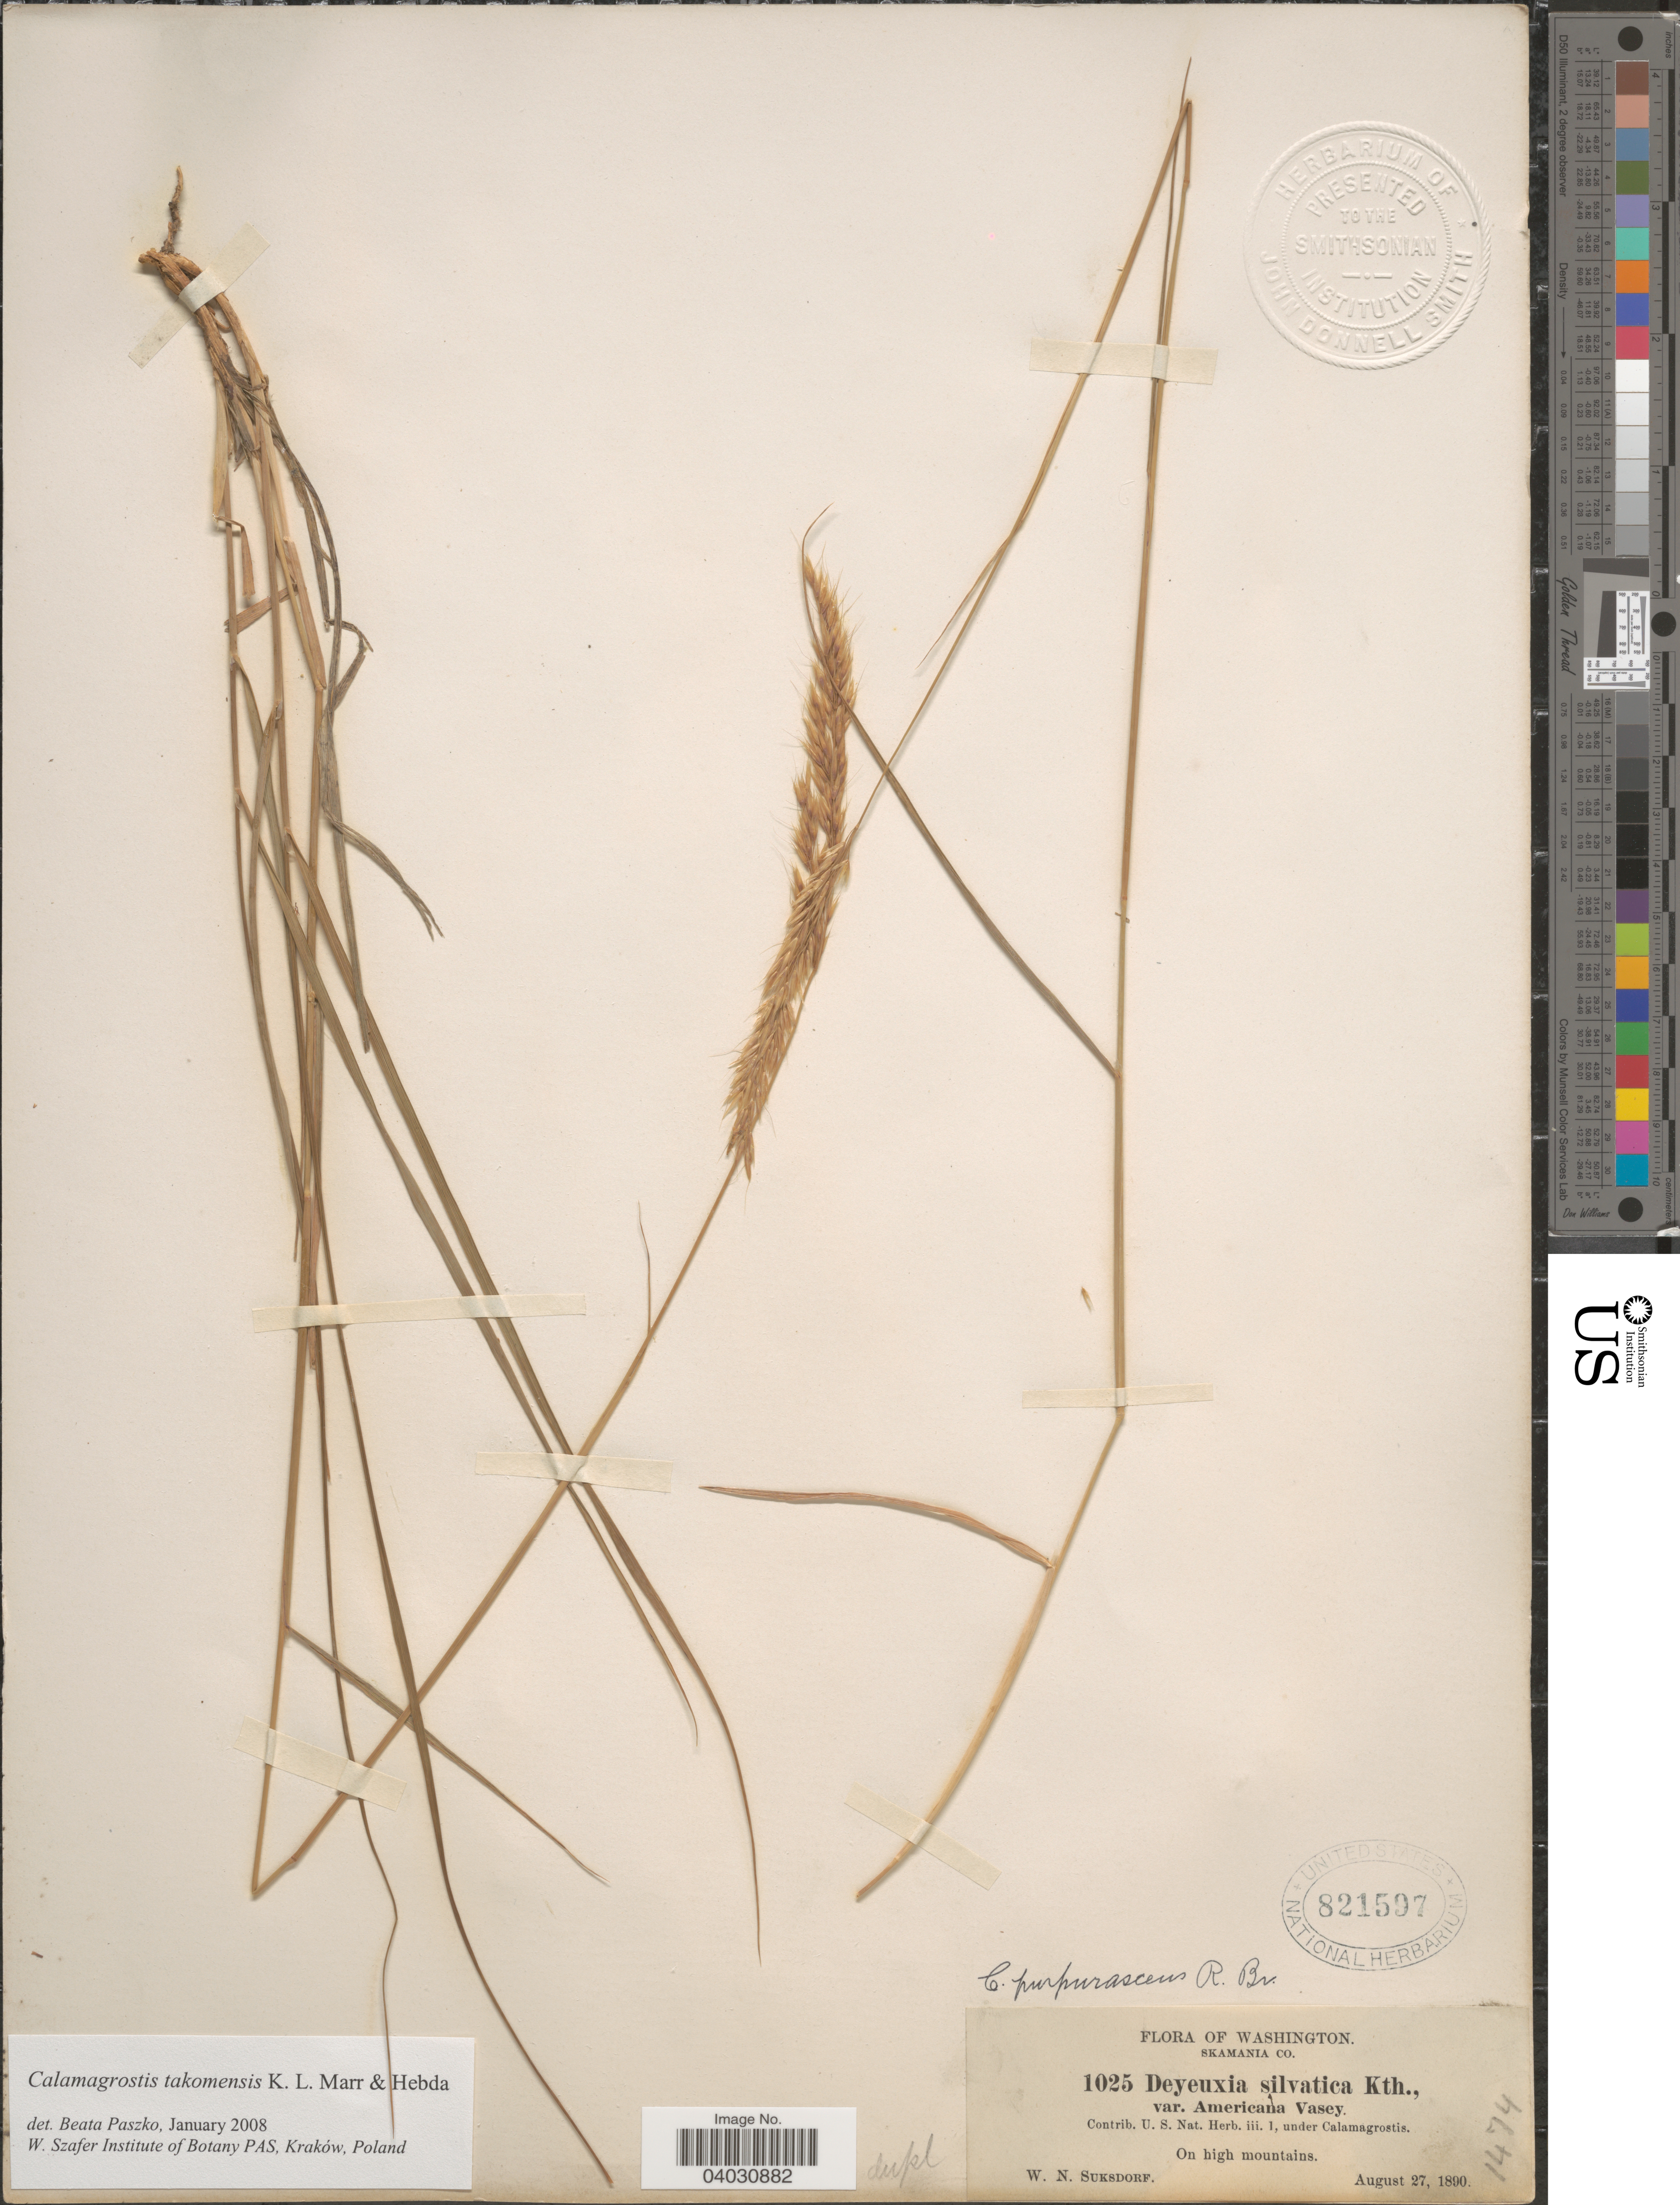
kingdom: Plantae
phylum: Tracheophyta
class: Liliopsida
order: Poales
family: Poaceae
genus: Calamagrostis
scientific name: Calamagrostis tacomensis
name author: K. Marr & Hebda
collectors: W. N. Suksdorf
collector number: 1025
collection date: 1890-08-27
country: United States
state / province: Washington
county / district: Skamania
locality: Skamania Co. On high mountains.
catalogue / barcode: US 821597